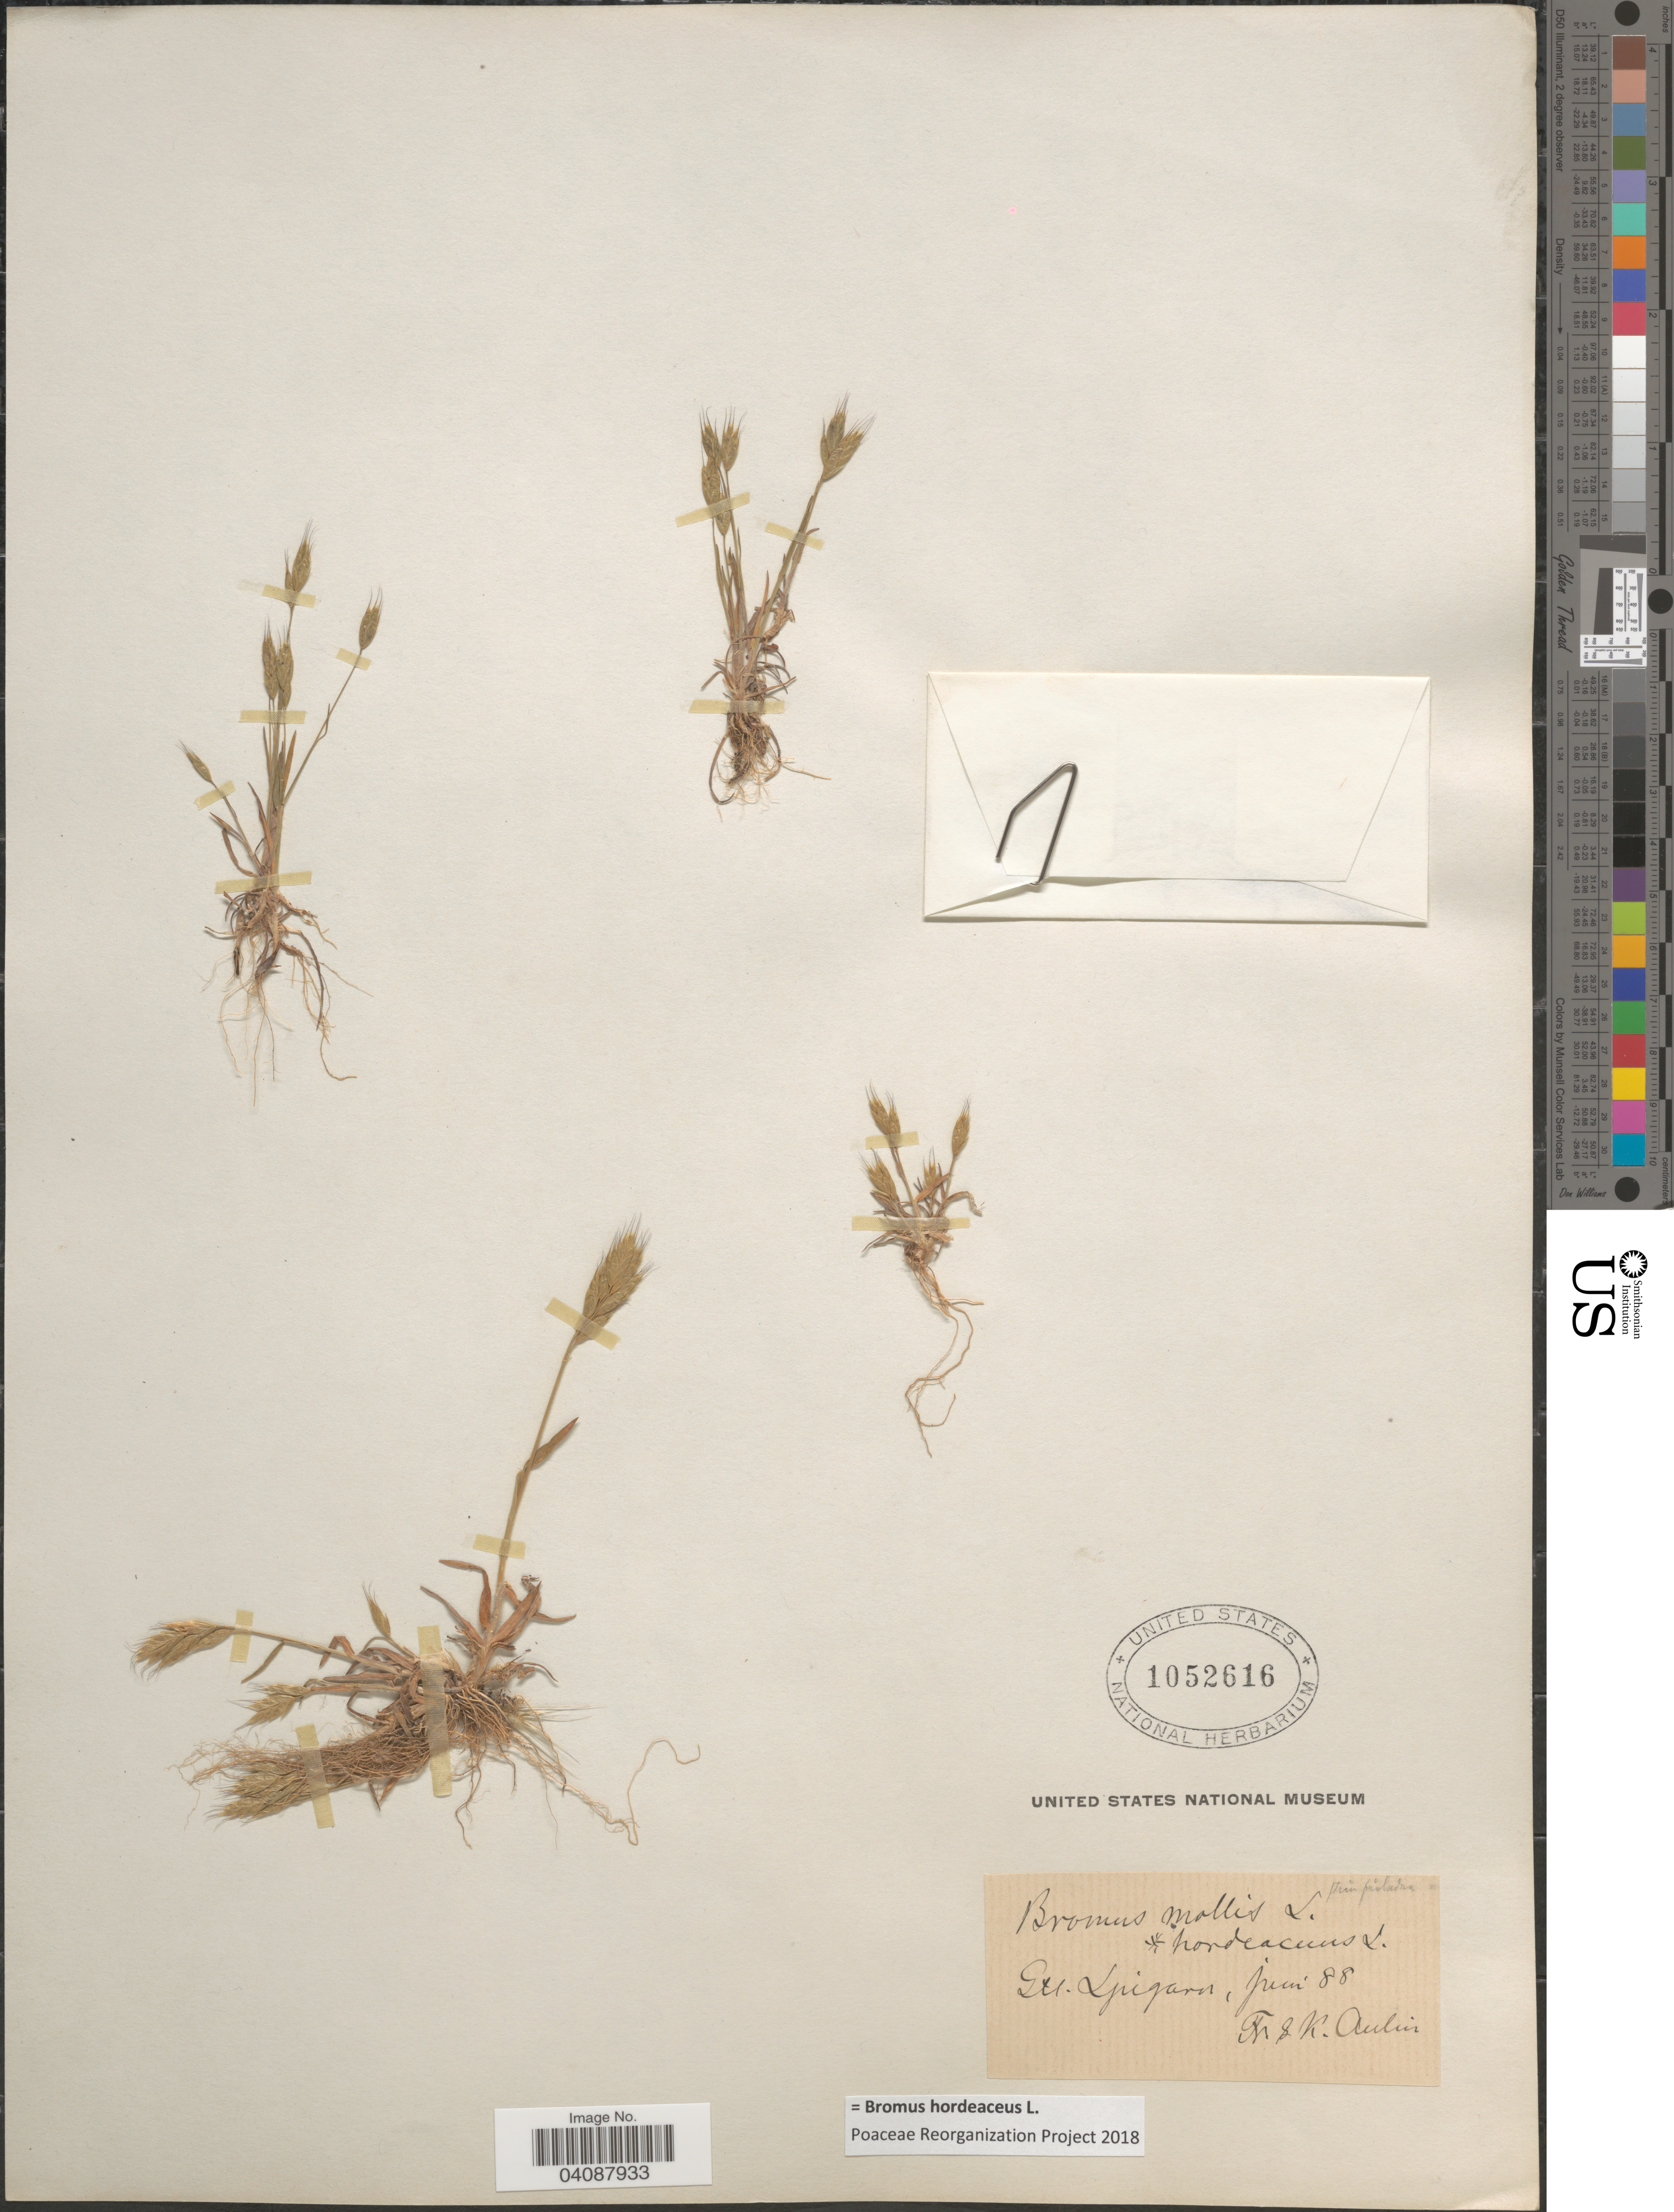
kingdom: Plantae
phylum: Tracheophyta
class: Liliopsida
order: Poales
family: Poaceae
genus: Bromus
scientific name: Bromus hordeaceus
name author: L.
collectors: S. Aulin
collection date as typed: Transcribed d/m/y: /6/88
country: Sweden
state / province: Gotland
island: Gotland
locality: Gtl. Ljugarn.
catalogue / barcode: US 1052616